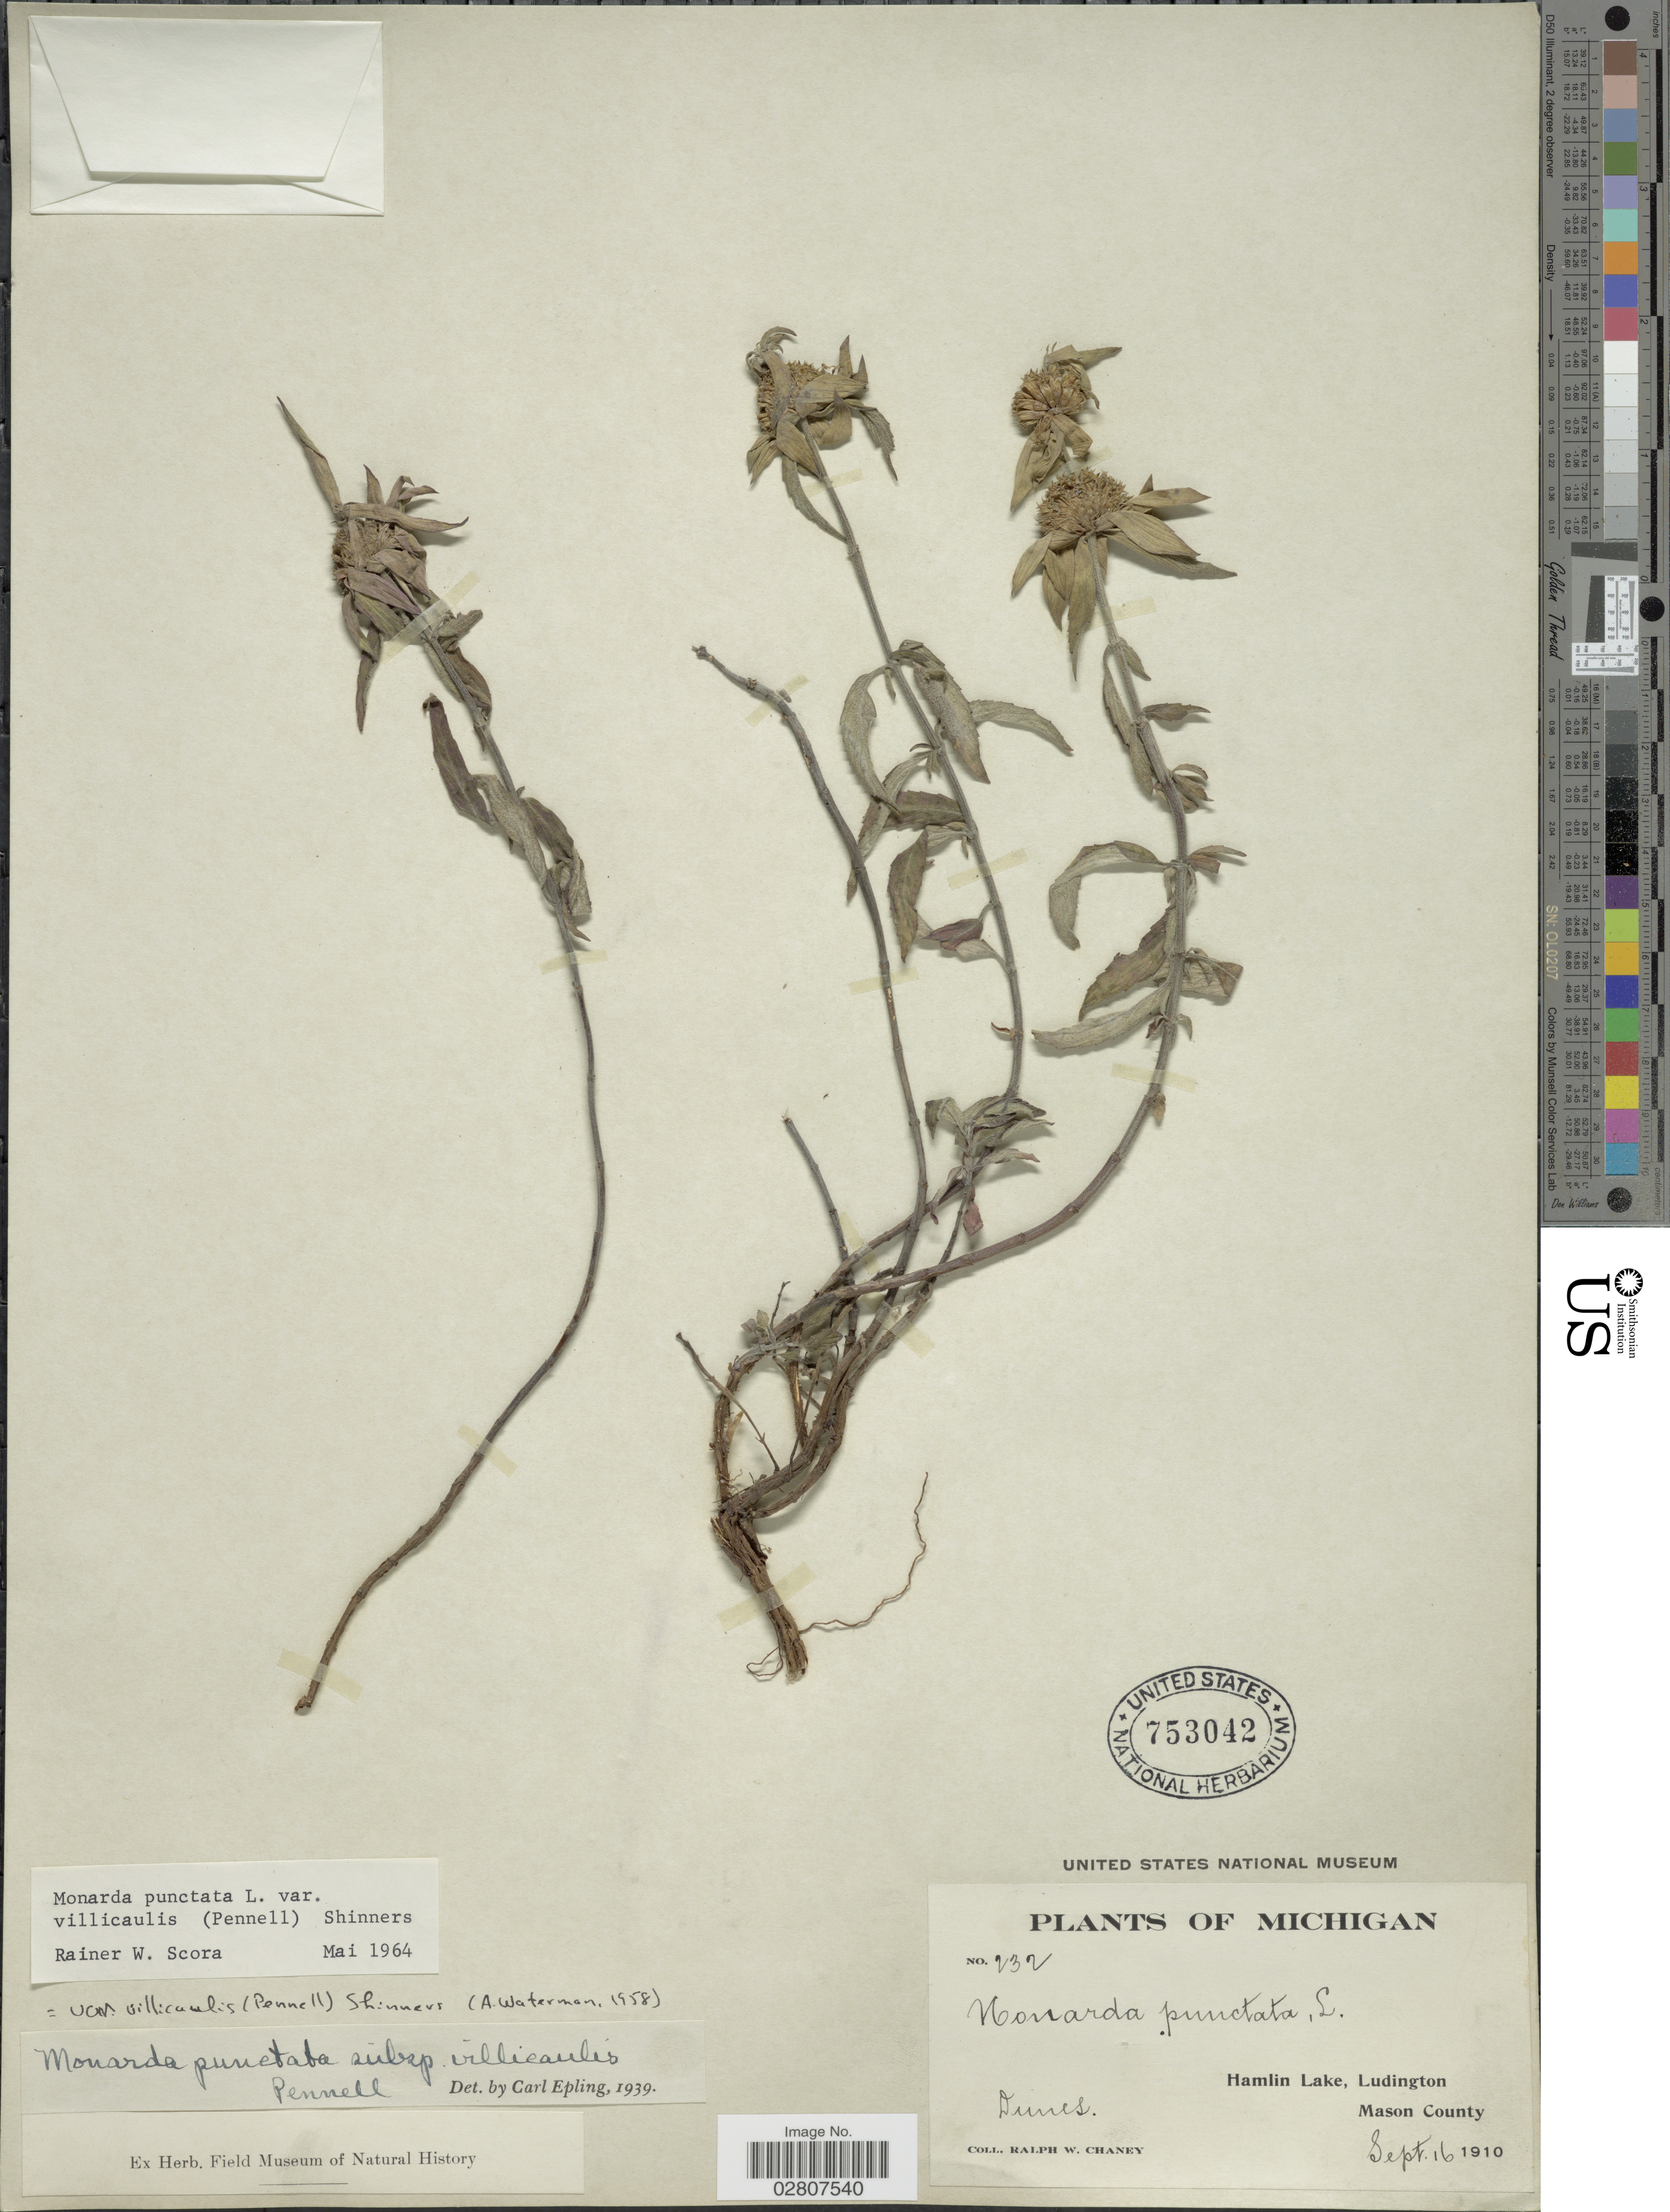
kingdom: Plantae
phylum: Tracheophyta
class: Magnoliopsida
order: Lamiales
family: Lamiaceae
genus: Monarda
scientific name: Monarda punctata var. villicaulis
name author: (Pennell) Shinners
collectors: R. Chaney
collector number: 232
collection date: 1910-09-16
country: United States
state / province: Michigan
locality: Hamlin Lake, Ludington, Mason County.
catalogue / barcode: US 753042